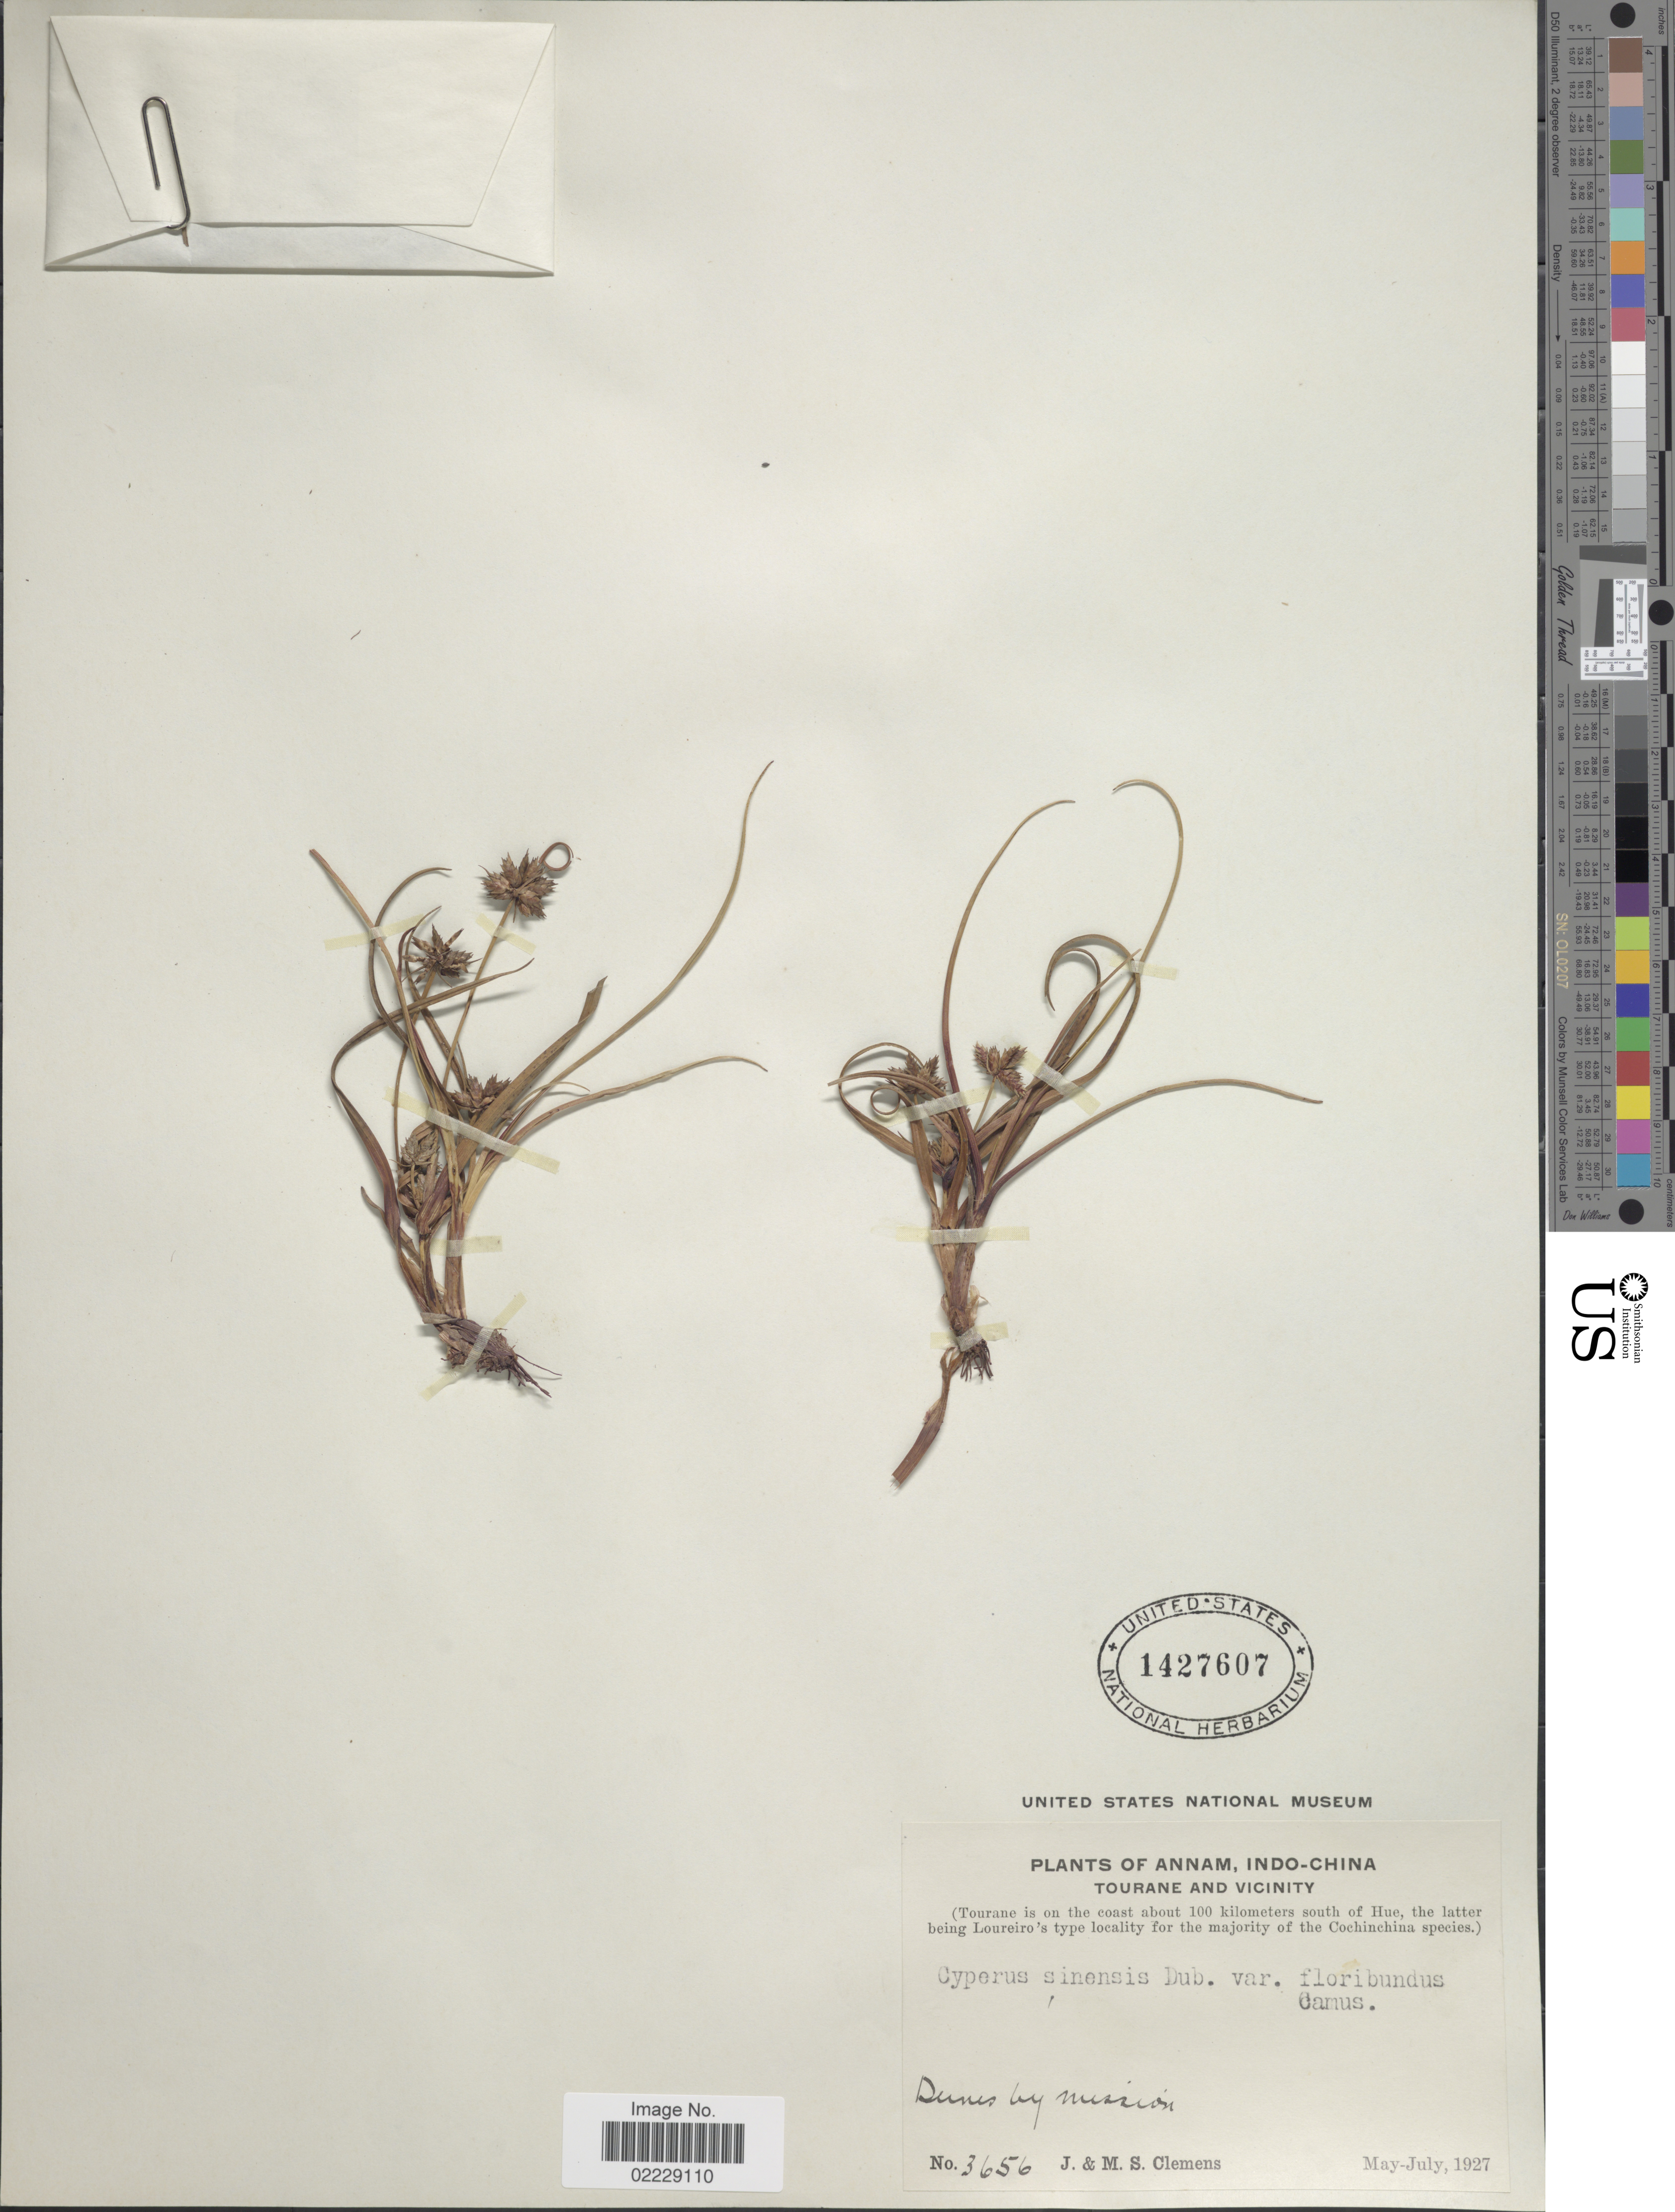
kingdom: Plantae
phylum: Tracheophyta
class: Liliopsida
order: Poales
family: Cyperaceae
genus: Cyperus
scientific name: Cyperus radians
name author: Nees & Meyen ex Kunth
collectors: J. Clemens & M. S. Clemens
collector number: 3656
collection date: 1927-05/1927-07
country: Vietnam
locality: Annam, Tourane and Vicinity (Tourane is on the coast about 100 kilometers south of Hue), dunes by mission [interpreted].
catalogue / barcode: US 1427607